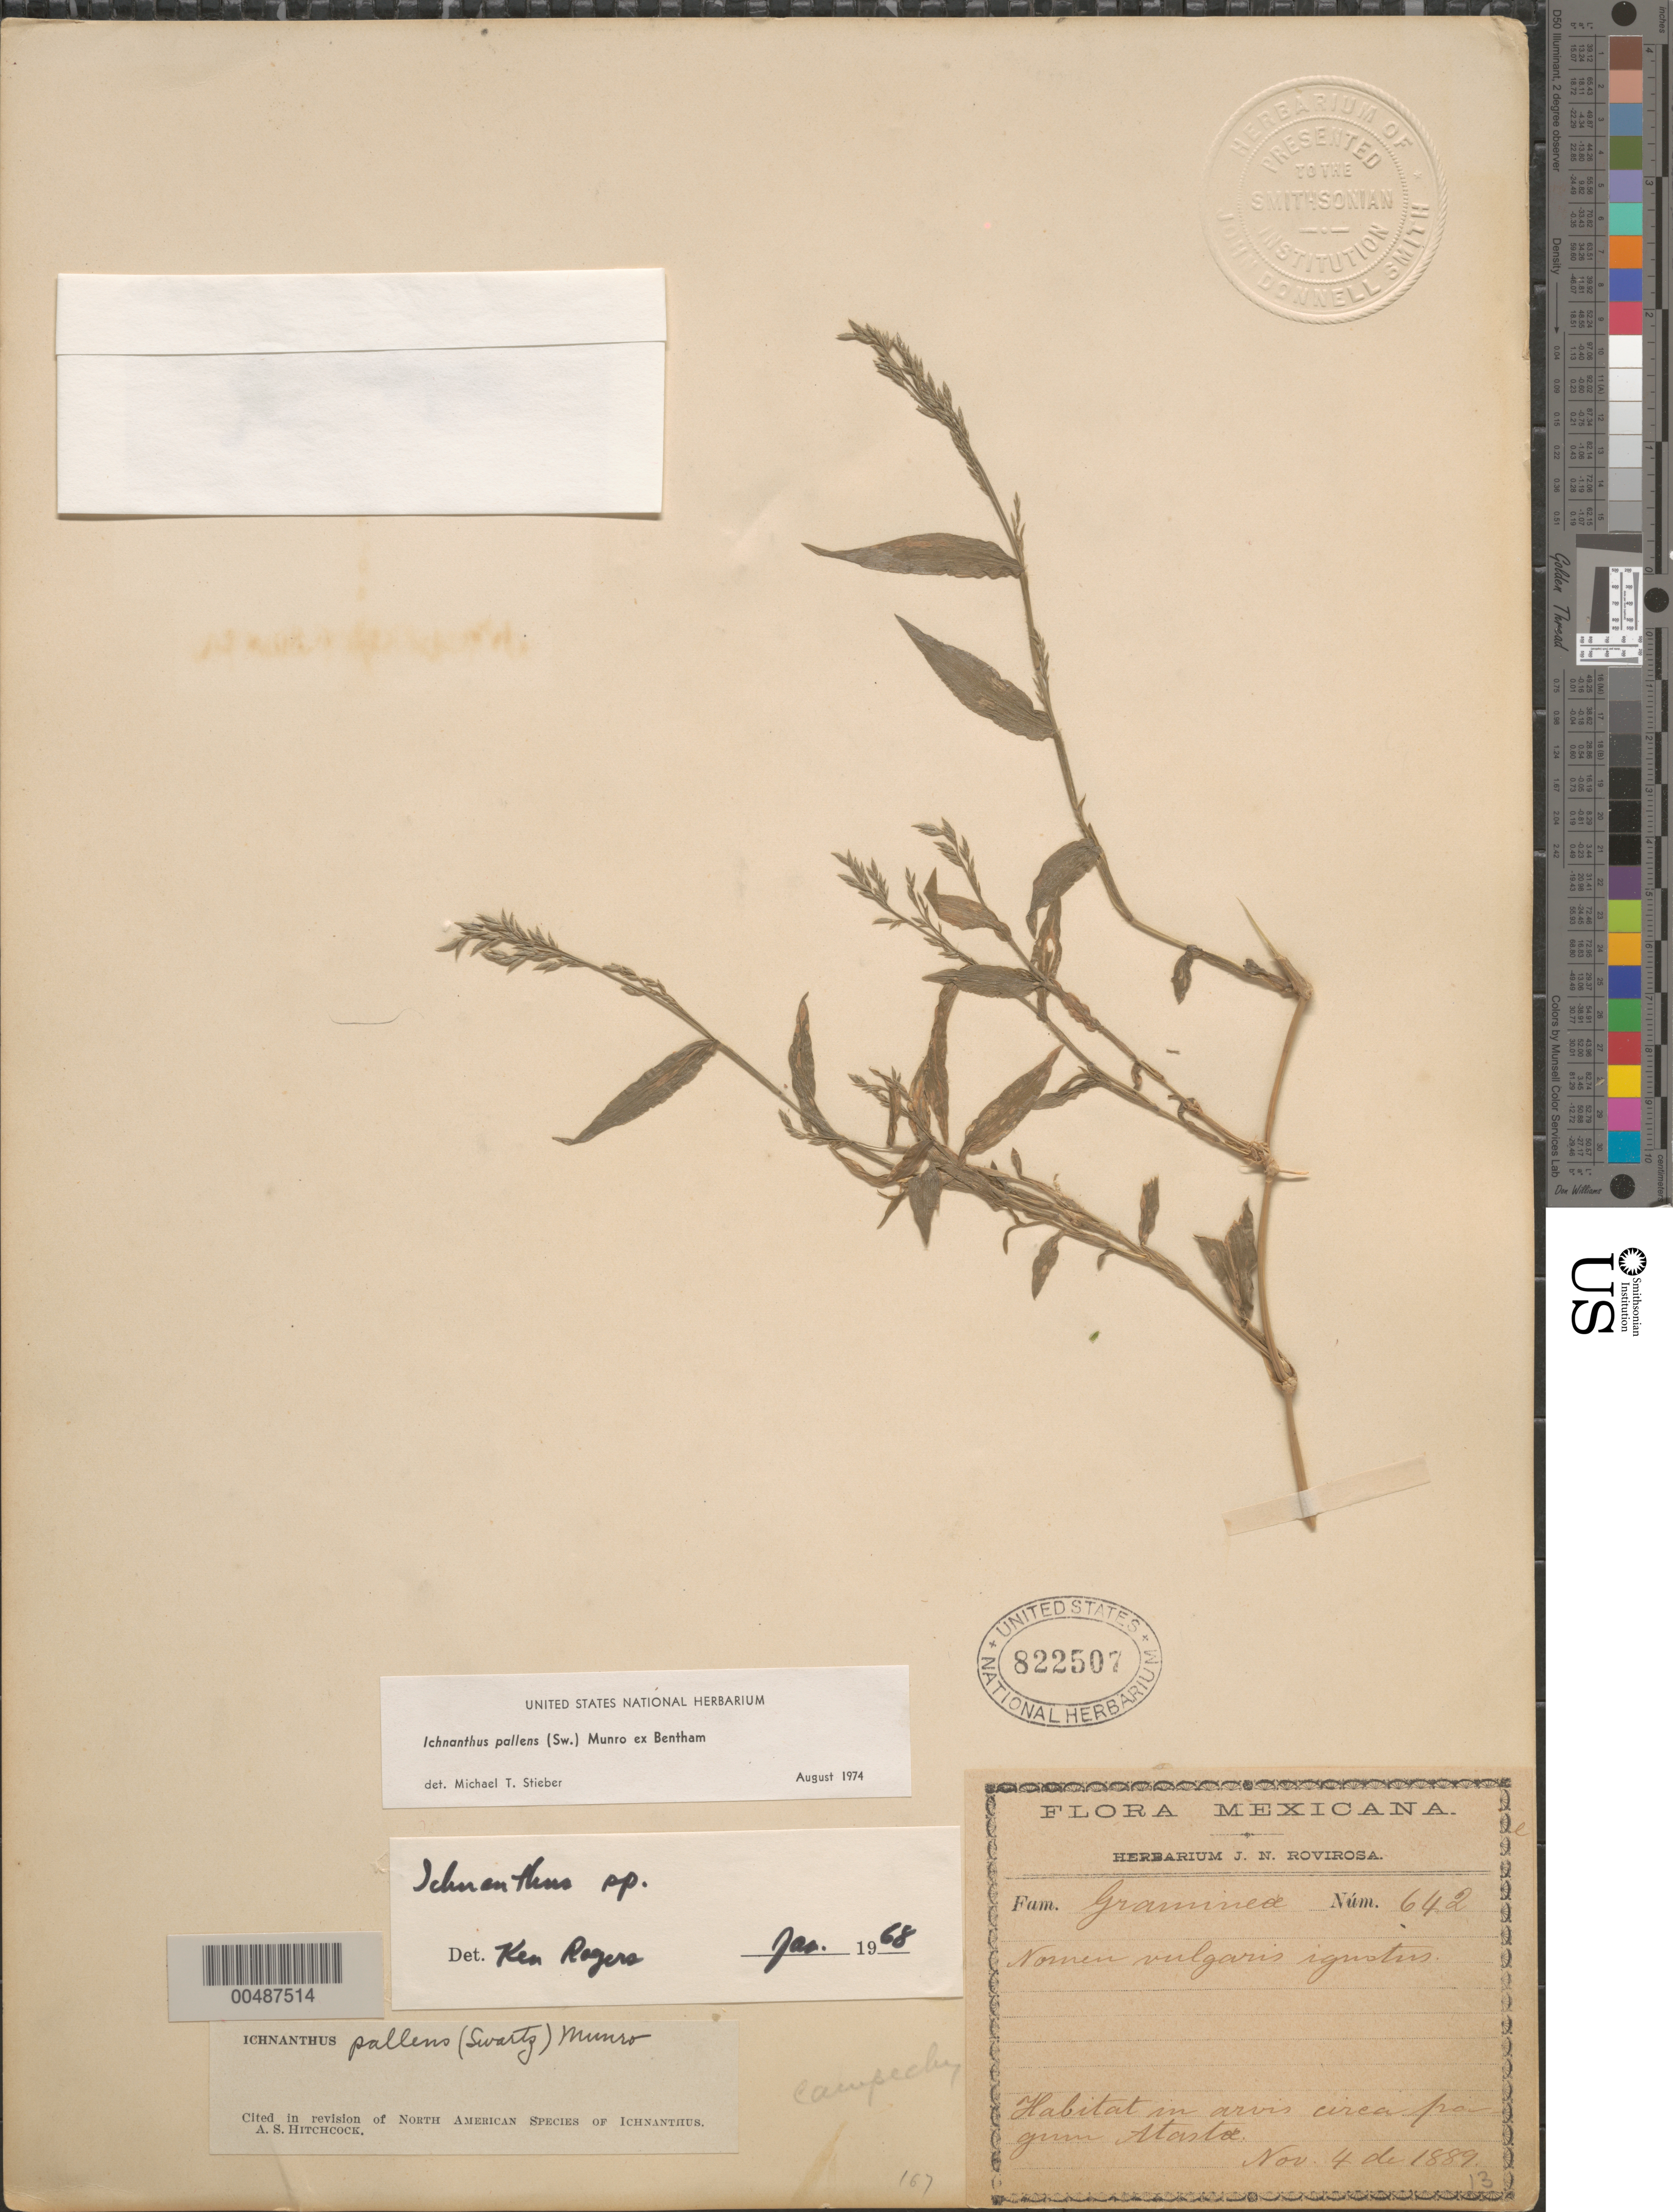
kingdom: Plantae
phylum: Tracheophyta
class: Liliopsida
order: Poales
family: Poaceae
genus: Ichnanthus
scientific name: Ichnanthus pallens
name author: (Sw.) Munro ex Benth.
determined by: Stieber, M. T.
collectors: J. N. Rovirosa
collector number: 642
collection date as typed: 4 Nov 1889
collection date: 1889-11-04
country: Mexico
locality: Habitat in arvis circa pargium Atastac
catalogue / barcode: US 822507